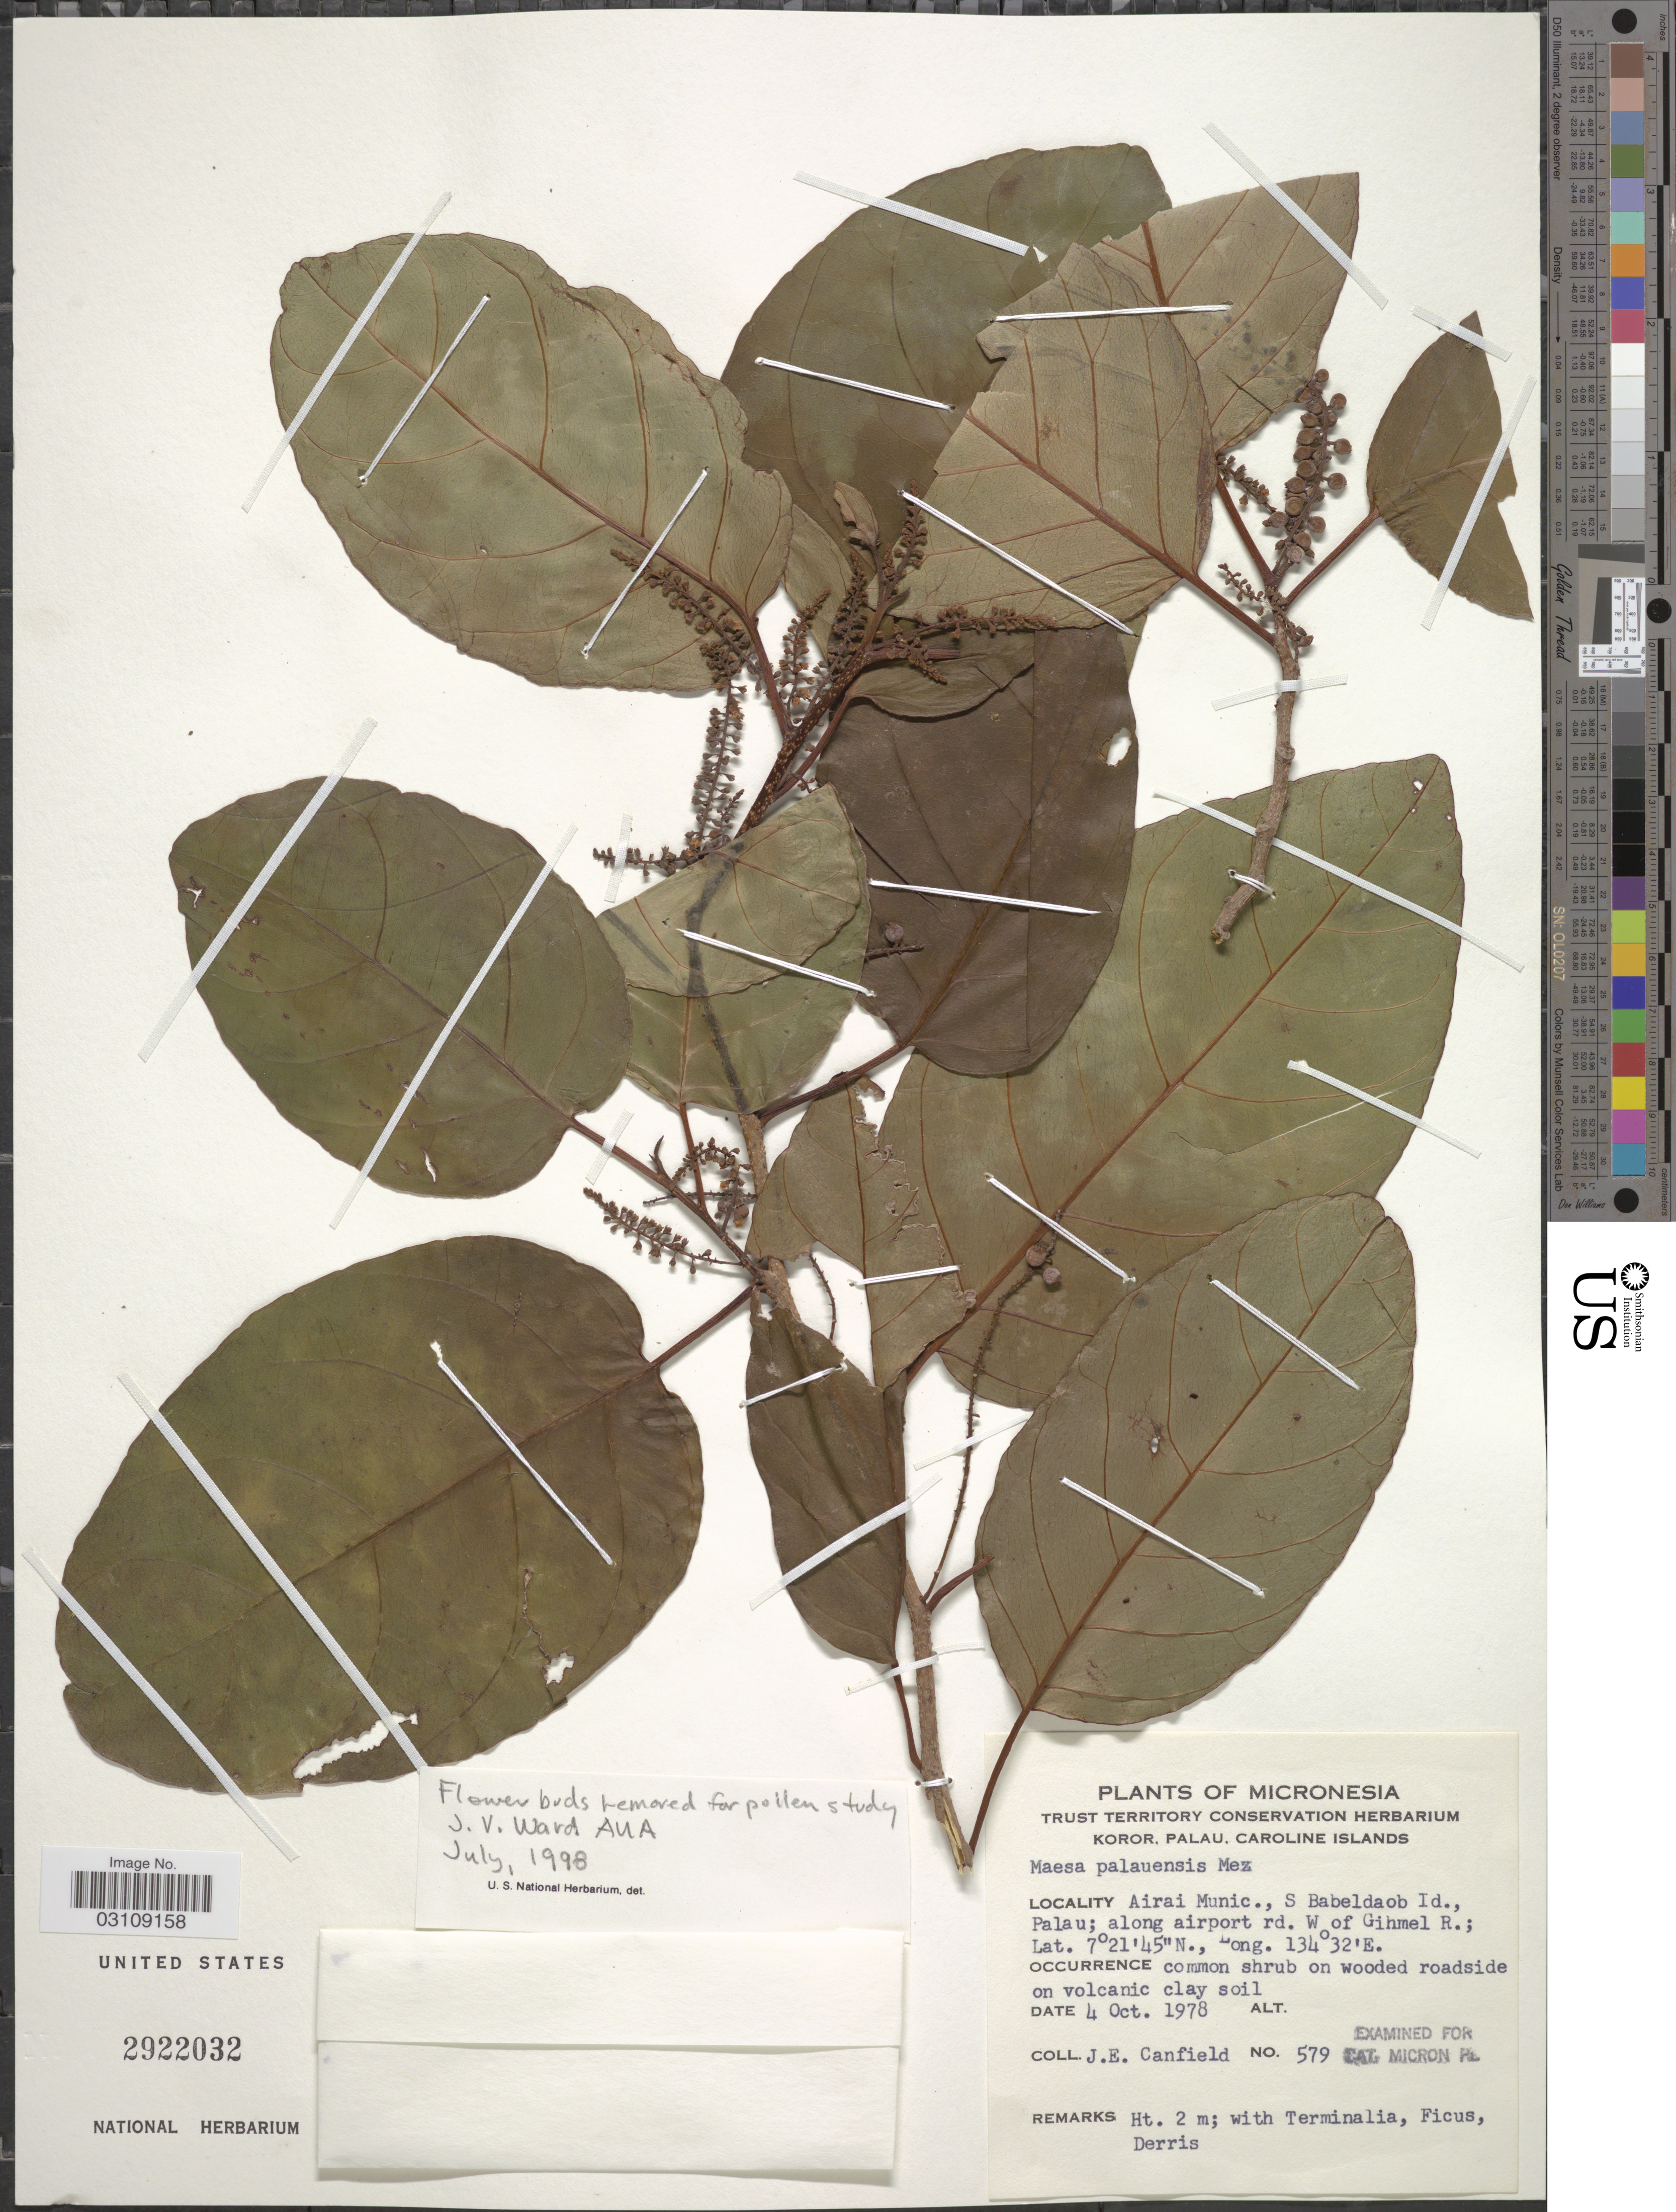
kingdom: Plantae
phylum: Tracheophyta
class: Magnoliopsida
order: Ericales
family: Primulaceae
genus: Maesa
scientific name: Maesa palauensis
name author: Mez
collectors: J. E. Canfield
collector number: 579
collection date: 1978-10-04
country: Palau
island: Babeldaob [Babelthuap]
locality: Micronesia, Palau Islands, Airai Munic., S Babeldaob Id., Palau; along airport rd. W of Gihmel R.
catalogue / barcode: US 2922032